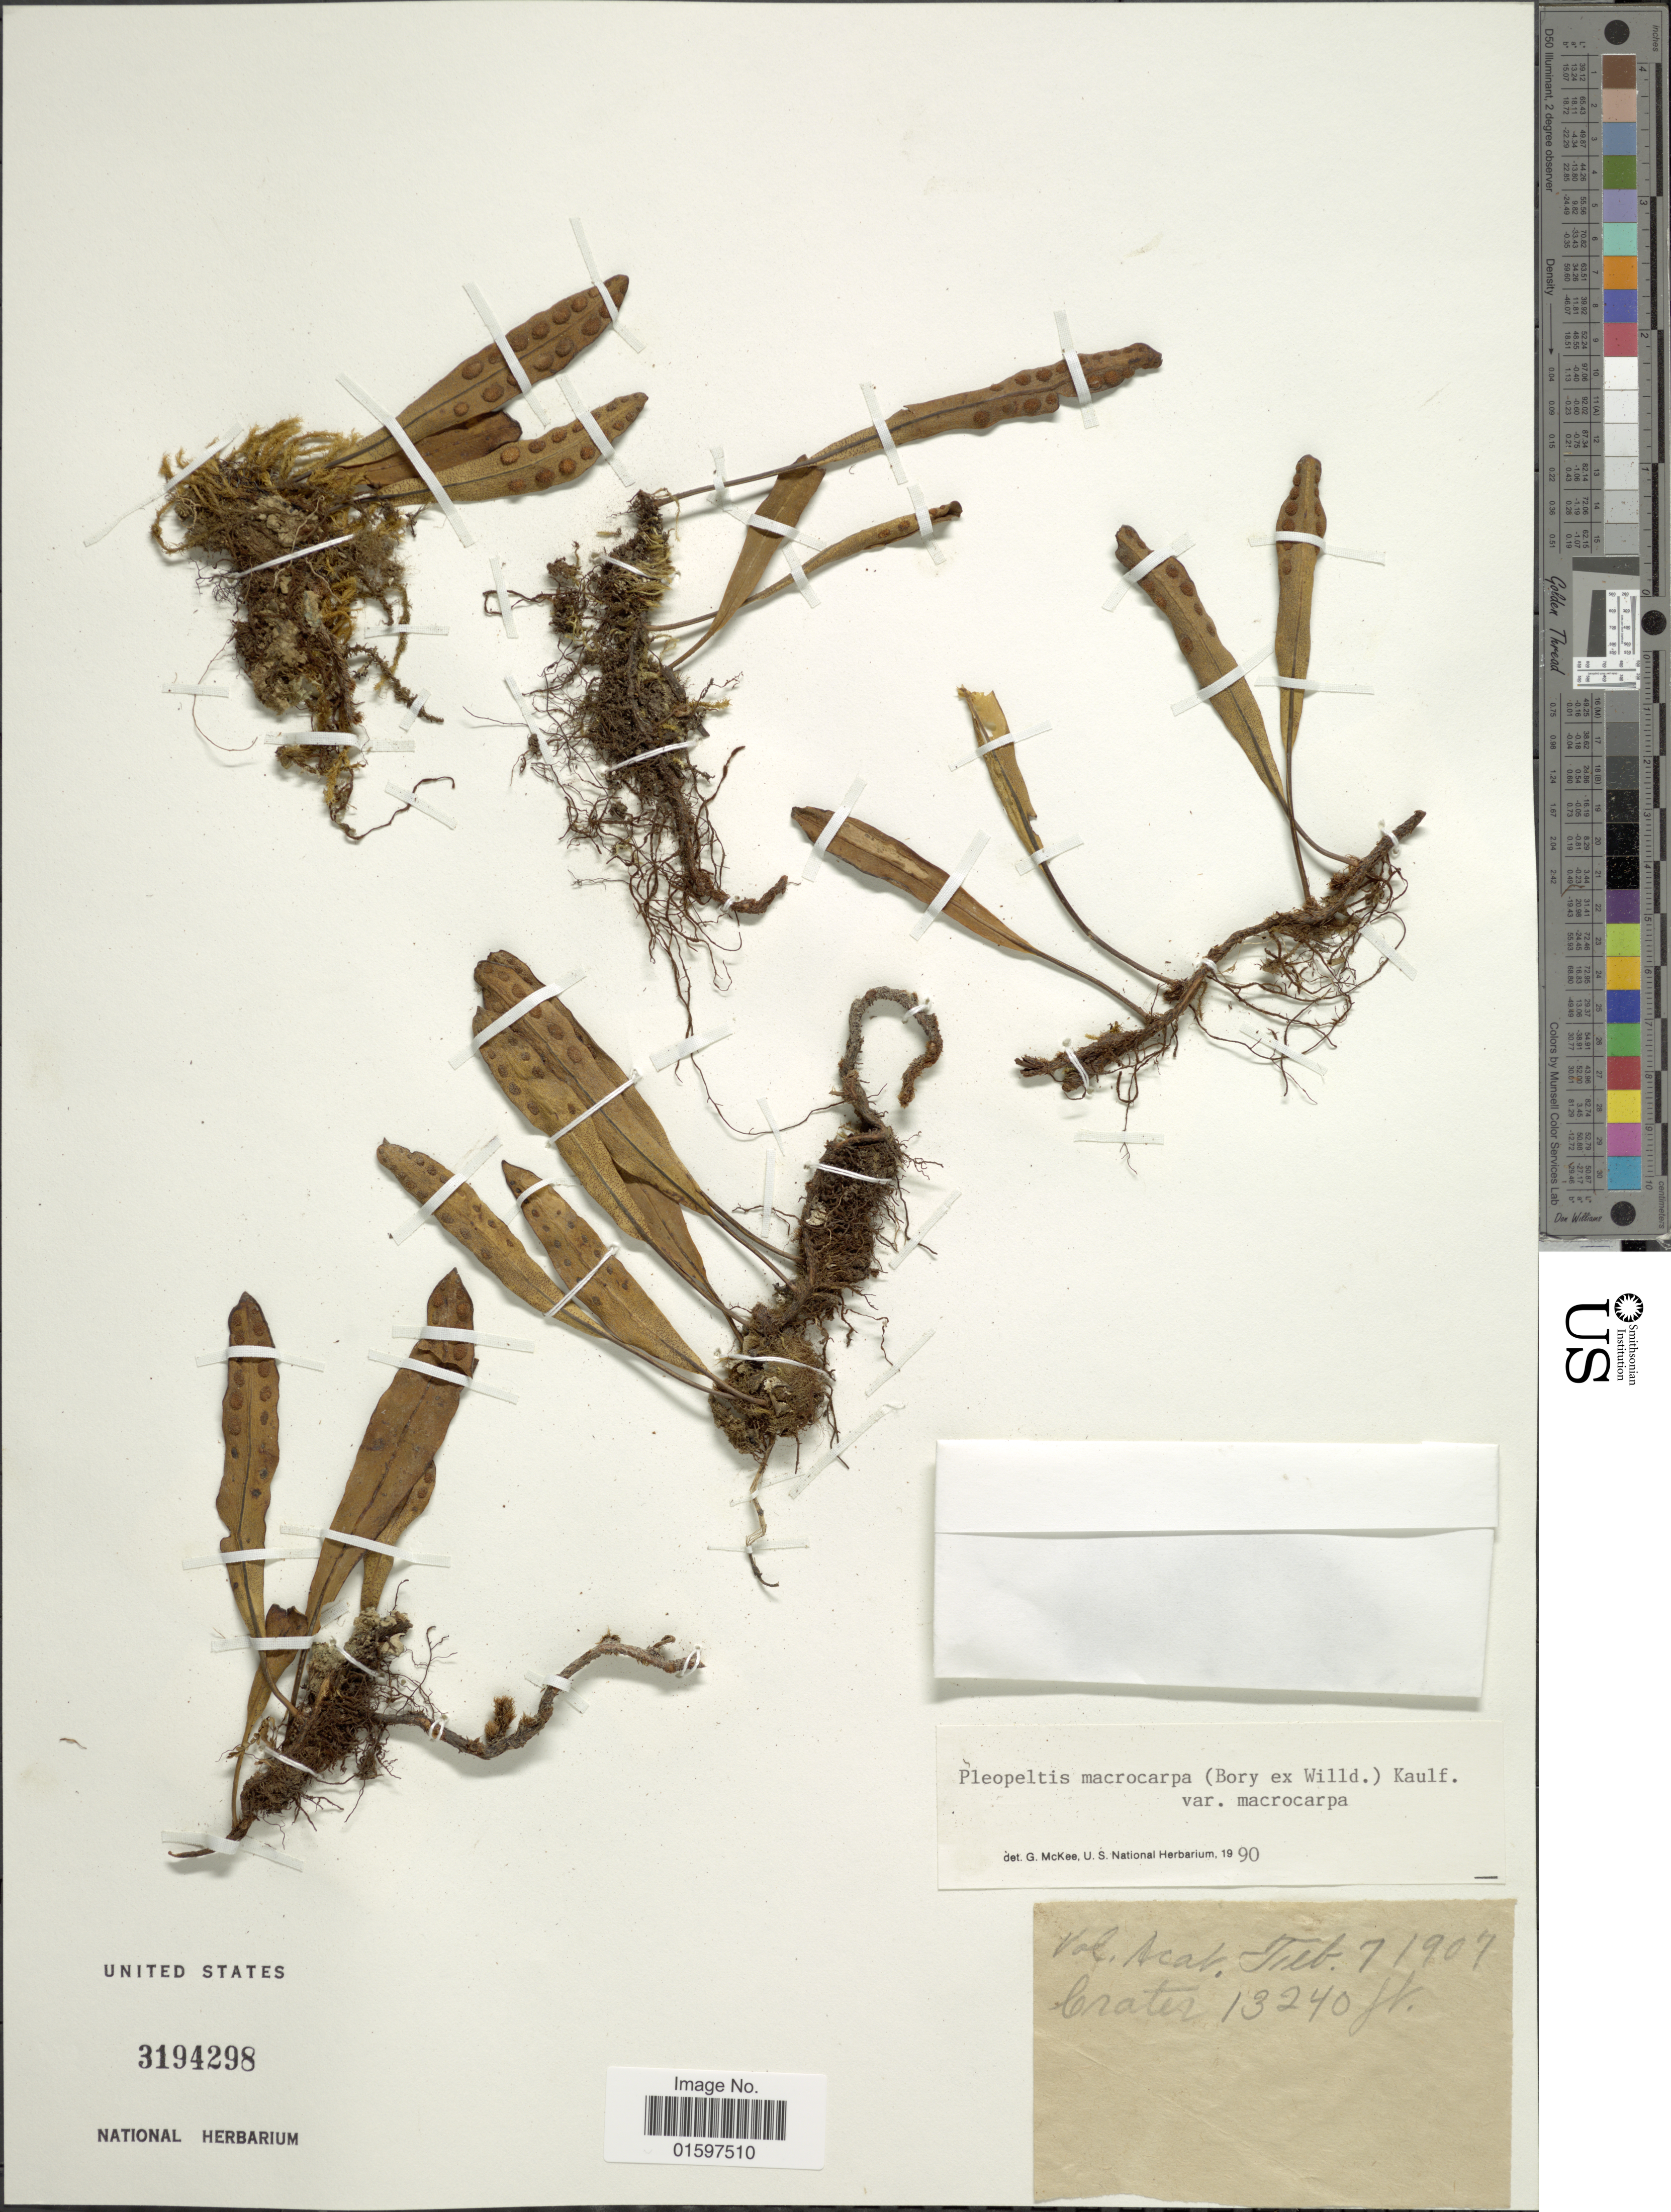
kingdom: Plantae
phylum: Tracheophyta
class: Polypodiopsida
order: Polypodiales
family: Polypodiaceae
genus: Pleopeltis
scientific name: Pleopeltis lanceolata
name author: Kaulf.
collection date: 1907-02-07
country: Guatemala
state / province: Chimaltenango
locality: Crater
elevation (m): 4036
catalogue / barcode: US 3194298